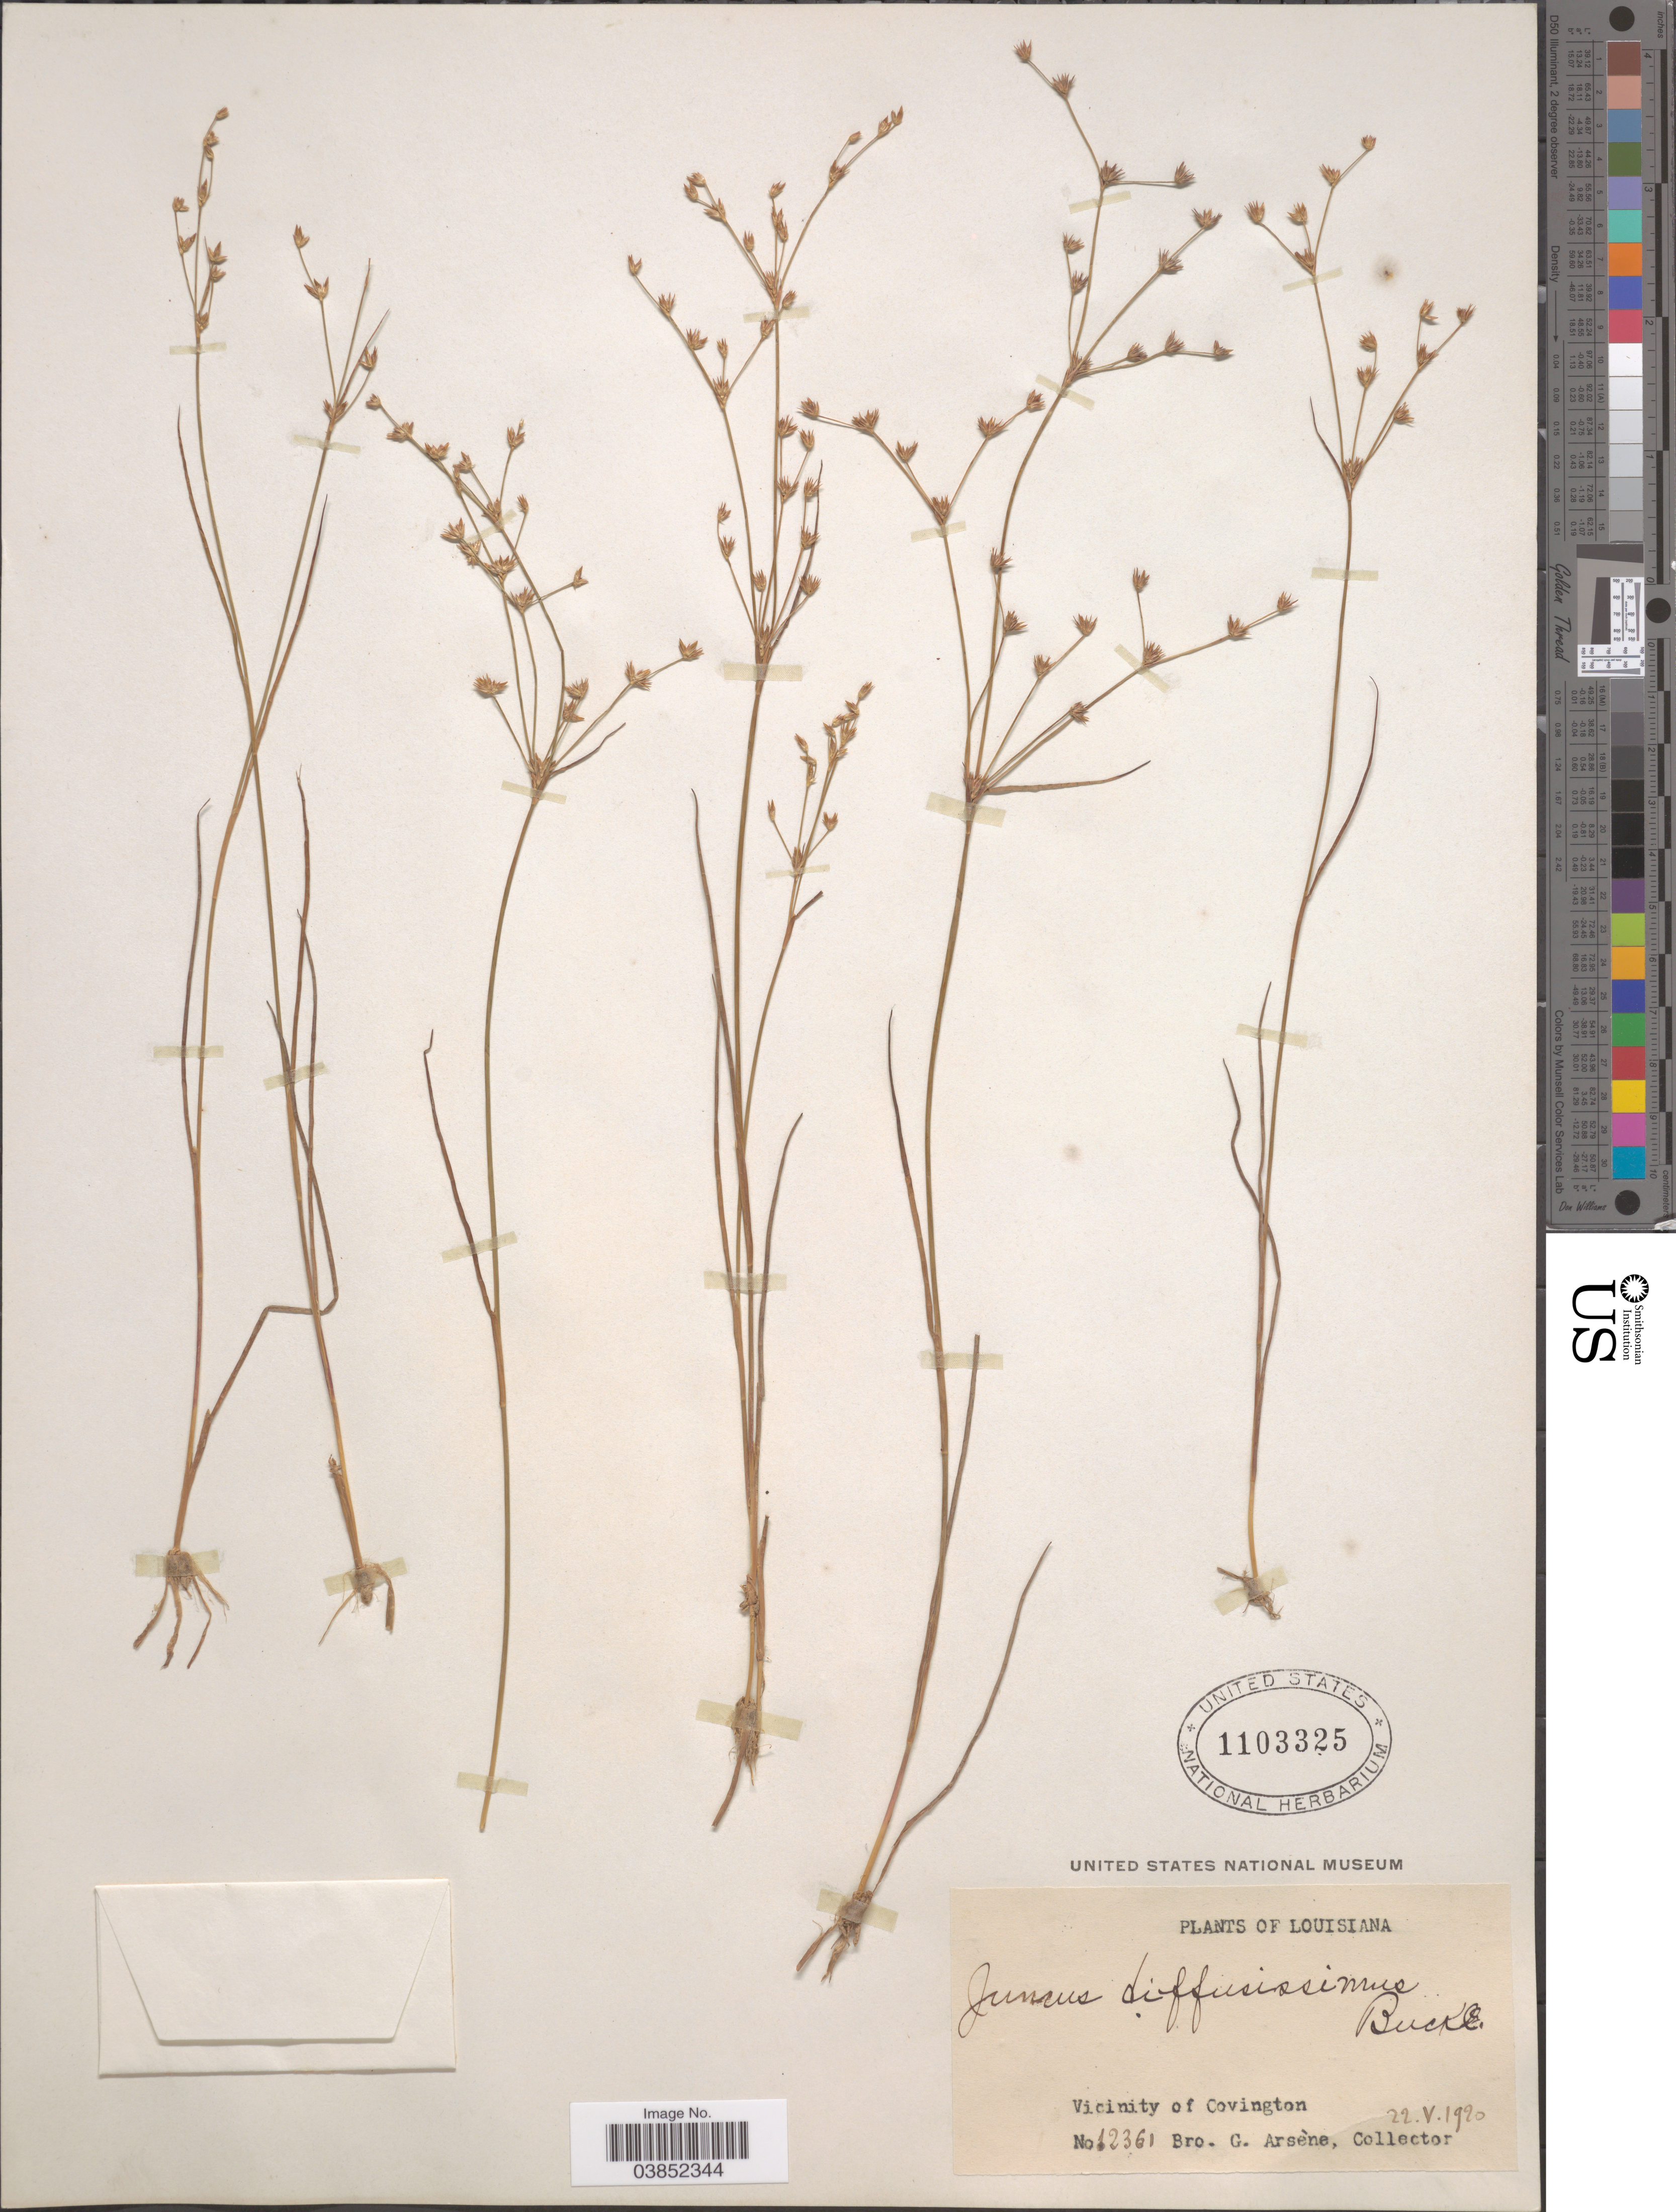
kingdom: Plantae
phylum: Tracheophyta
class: Liliopsida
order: Poales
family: Juncaceae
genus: Juncus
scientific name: Juncus diffusissimus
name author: Buckley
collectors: Bro. G. Arsène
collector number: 12361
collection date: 1920-05-22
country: United States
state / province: Louisiana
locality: Vicinity of Covington.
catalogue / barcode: US 1103325